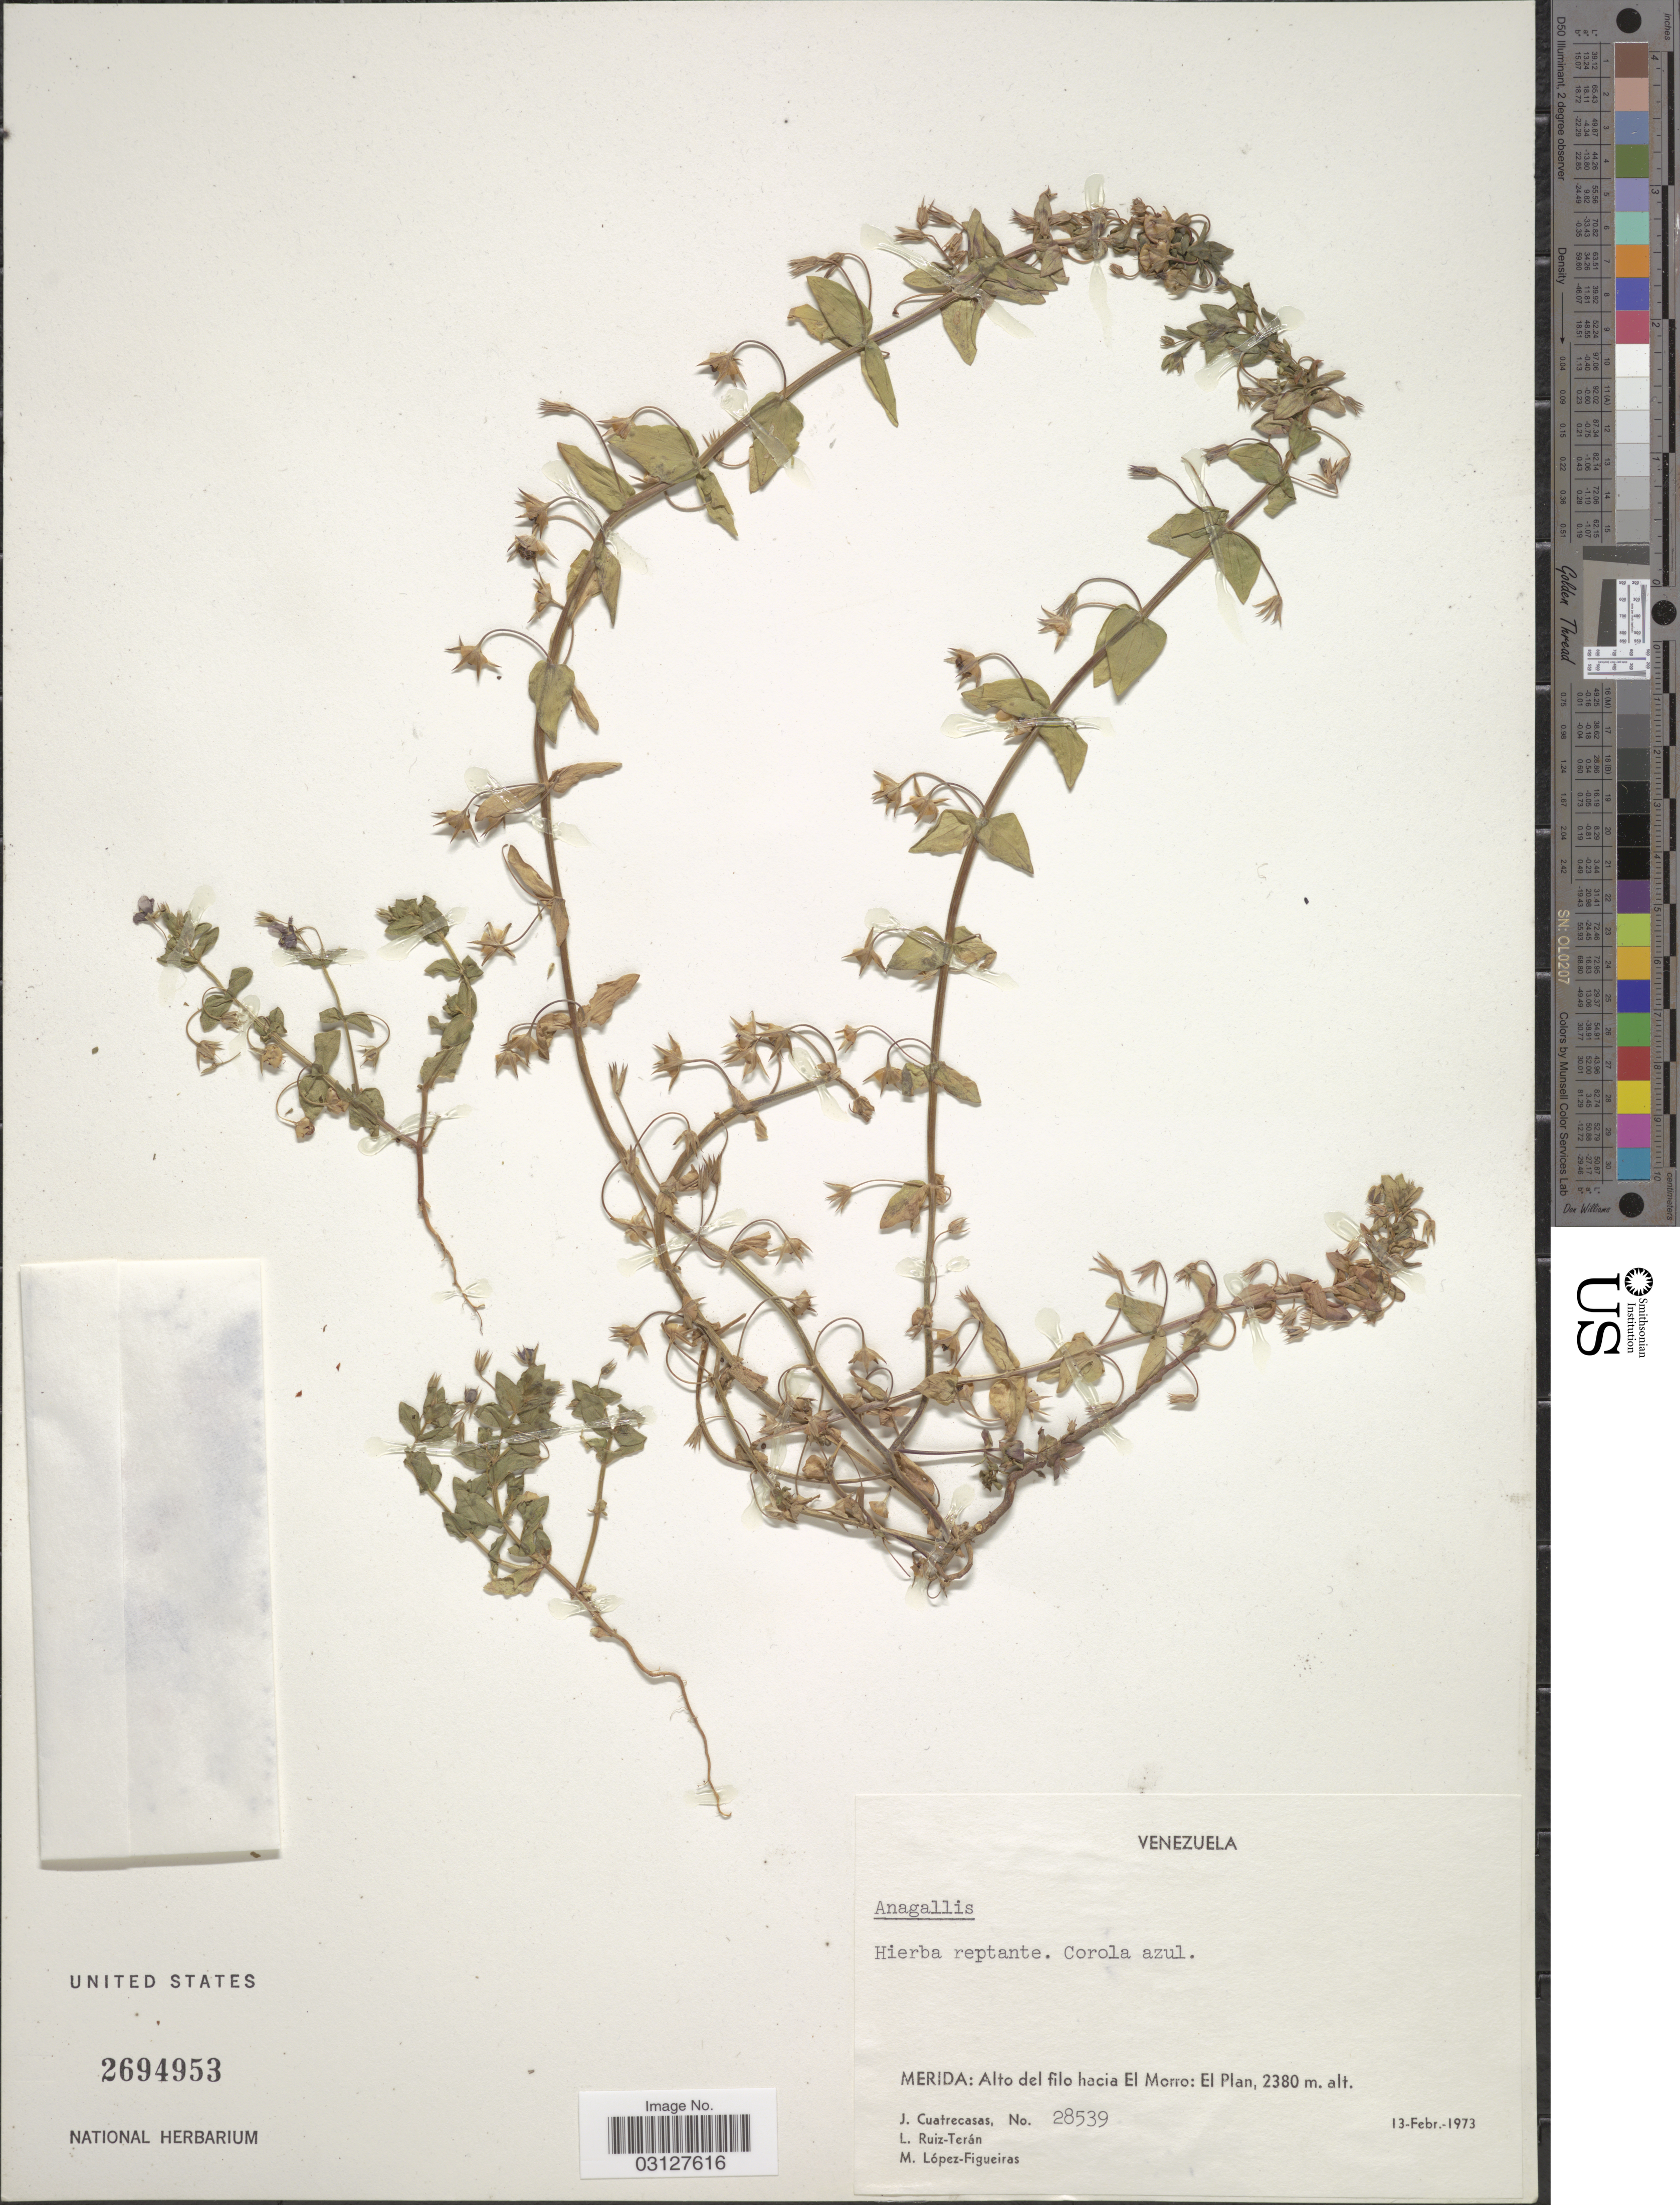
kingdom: Plantae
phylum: Tracheophyta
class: Magnoliopsida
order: Ericales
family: Primulaceae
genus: Anagallis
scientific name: Anagallis sp.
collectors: J. Cuatrecasas, L. E. Ruíz-Terán & M. López Figueiras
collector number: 28539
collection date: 1973-02-13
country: Venezuela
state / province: Mérida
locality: Alto del filo hacia el Morro: El Plan.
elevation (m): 2380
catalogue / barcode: US 2694953